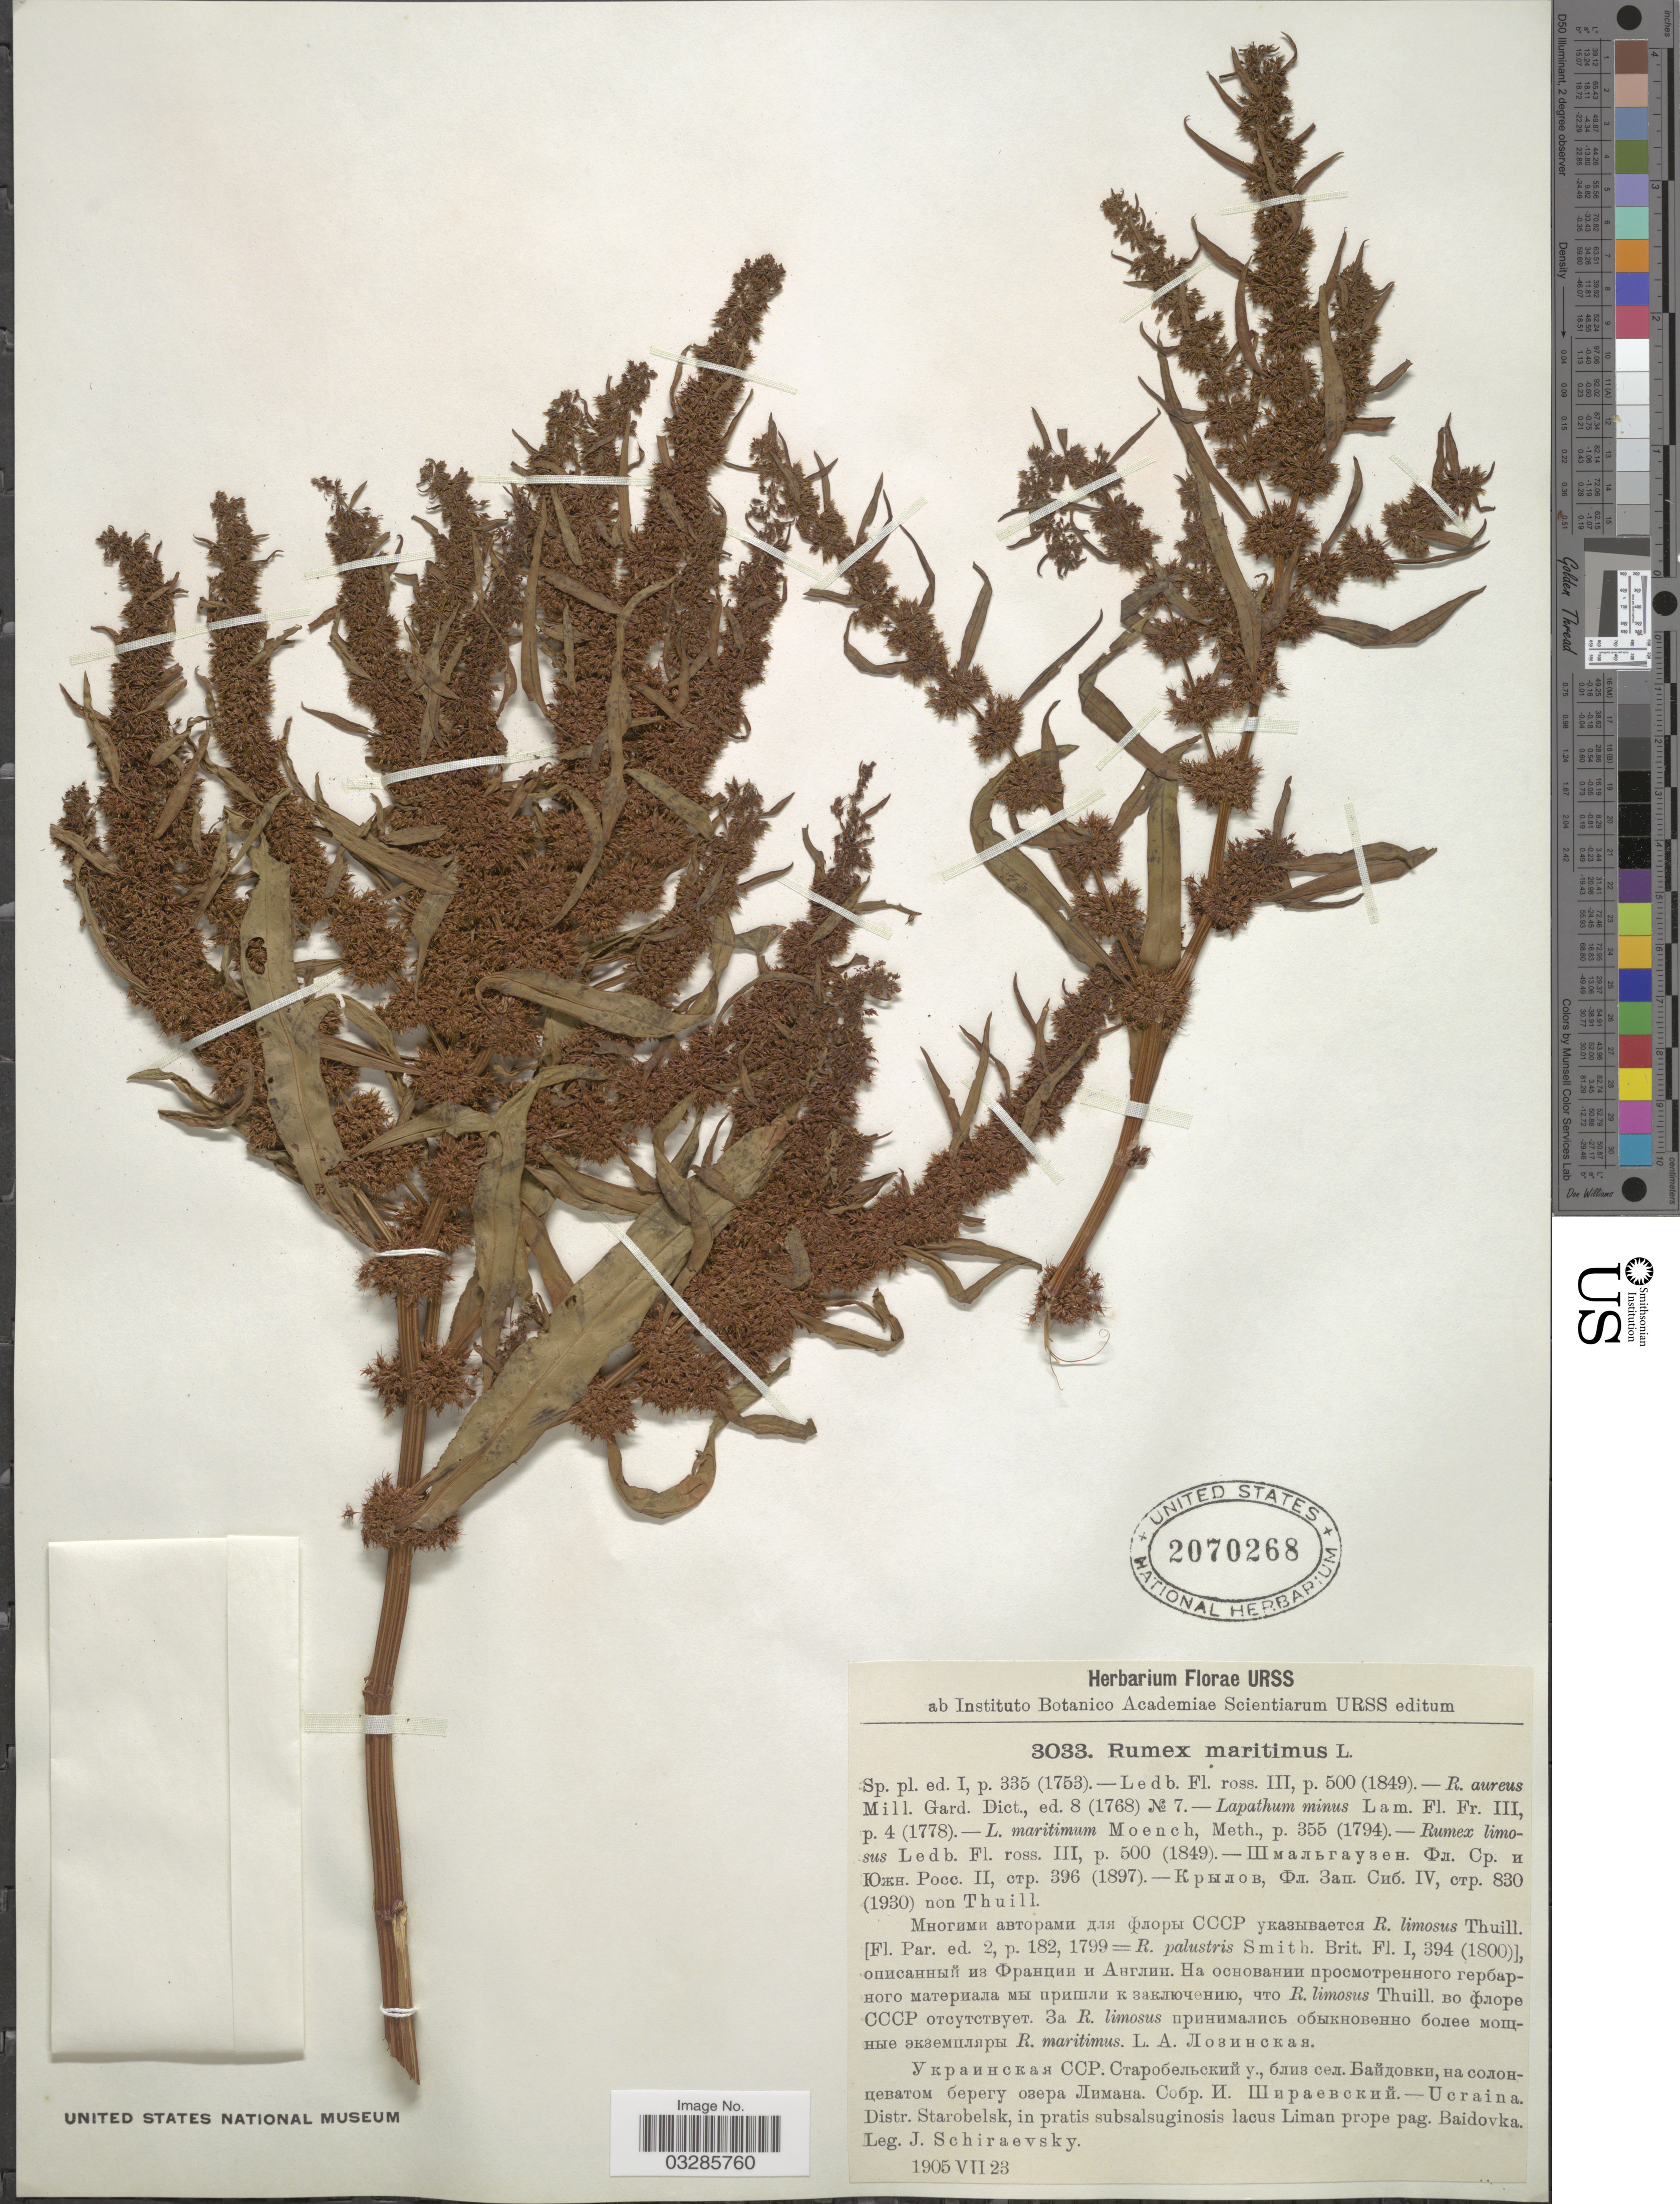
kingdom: Plantae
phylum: Tracheophyta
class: Magnoliopsida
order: Caryophyllales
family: Polygonaceae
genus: Rumex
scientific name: Rumex maritimus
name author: L.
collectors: J. Schiraevsky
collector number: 3033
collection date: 1905-07-23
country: Ukraine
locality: Ucraina, Distr. Starobelsk, in pratis subsalsuginosis lacus Liman prope pag. Baidovka.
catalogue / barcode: US 2070268